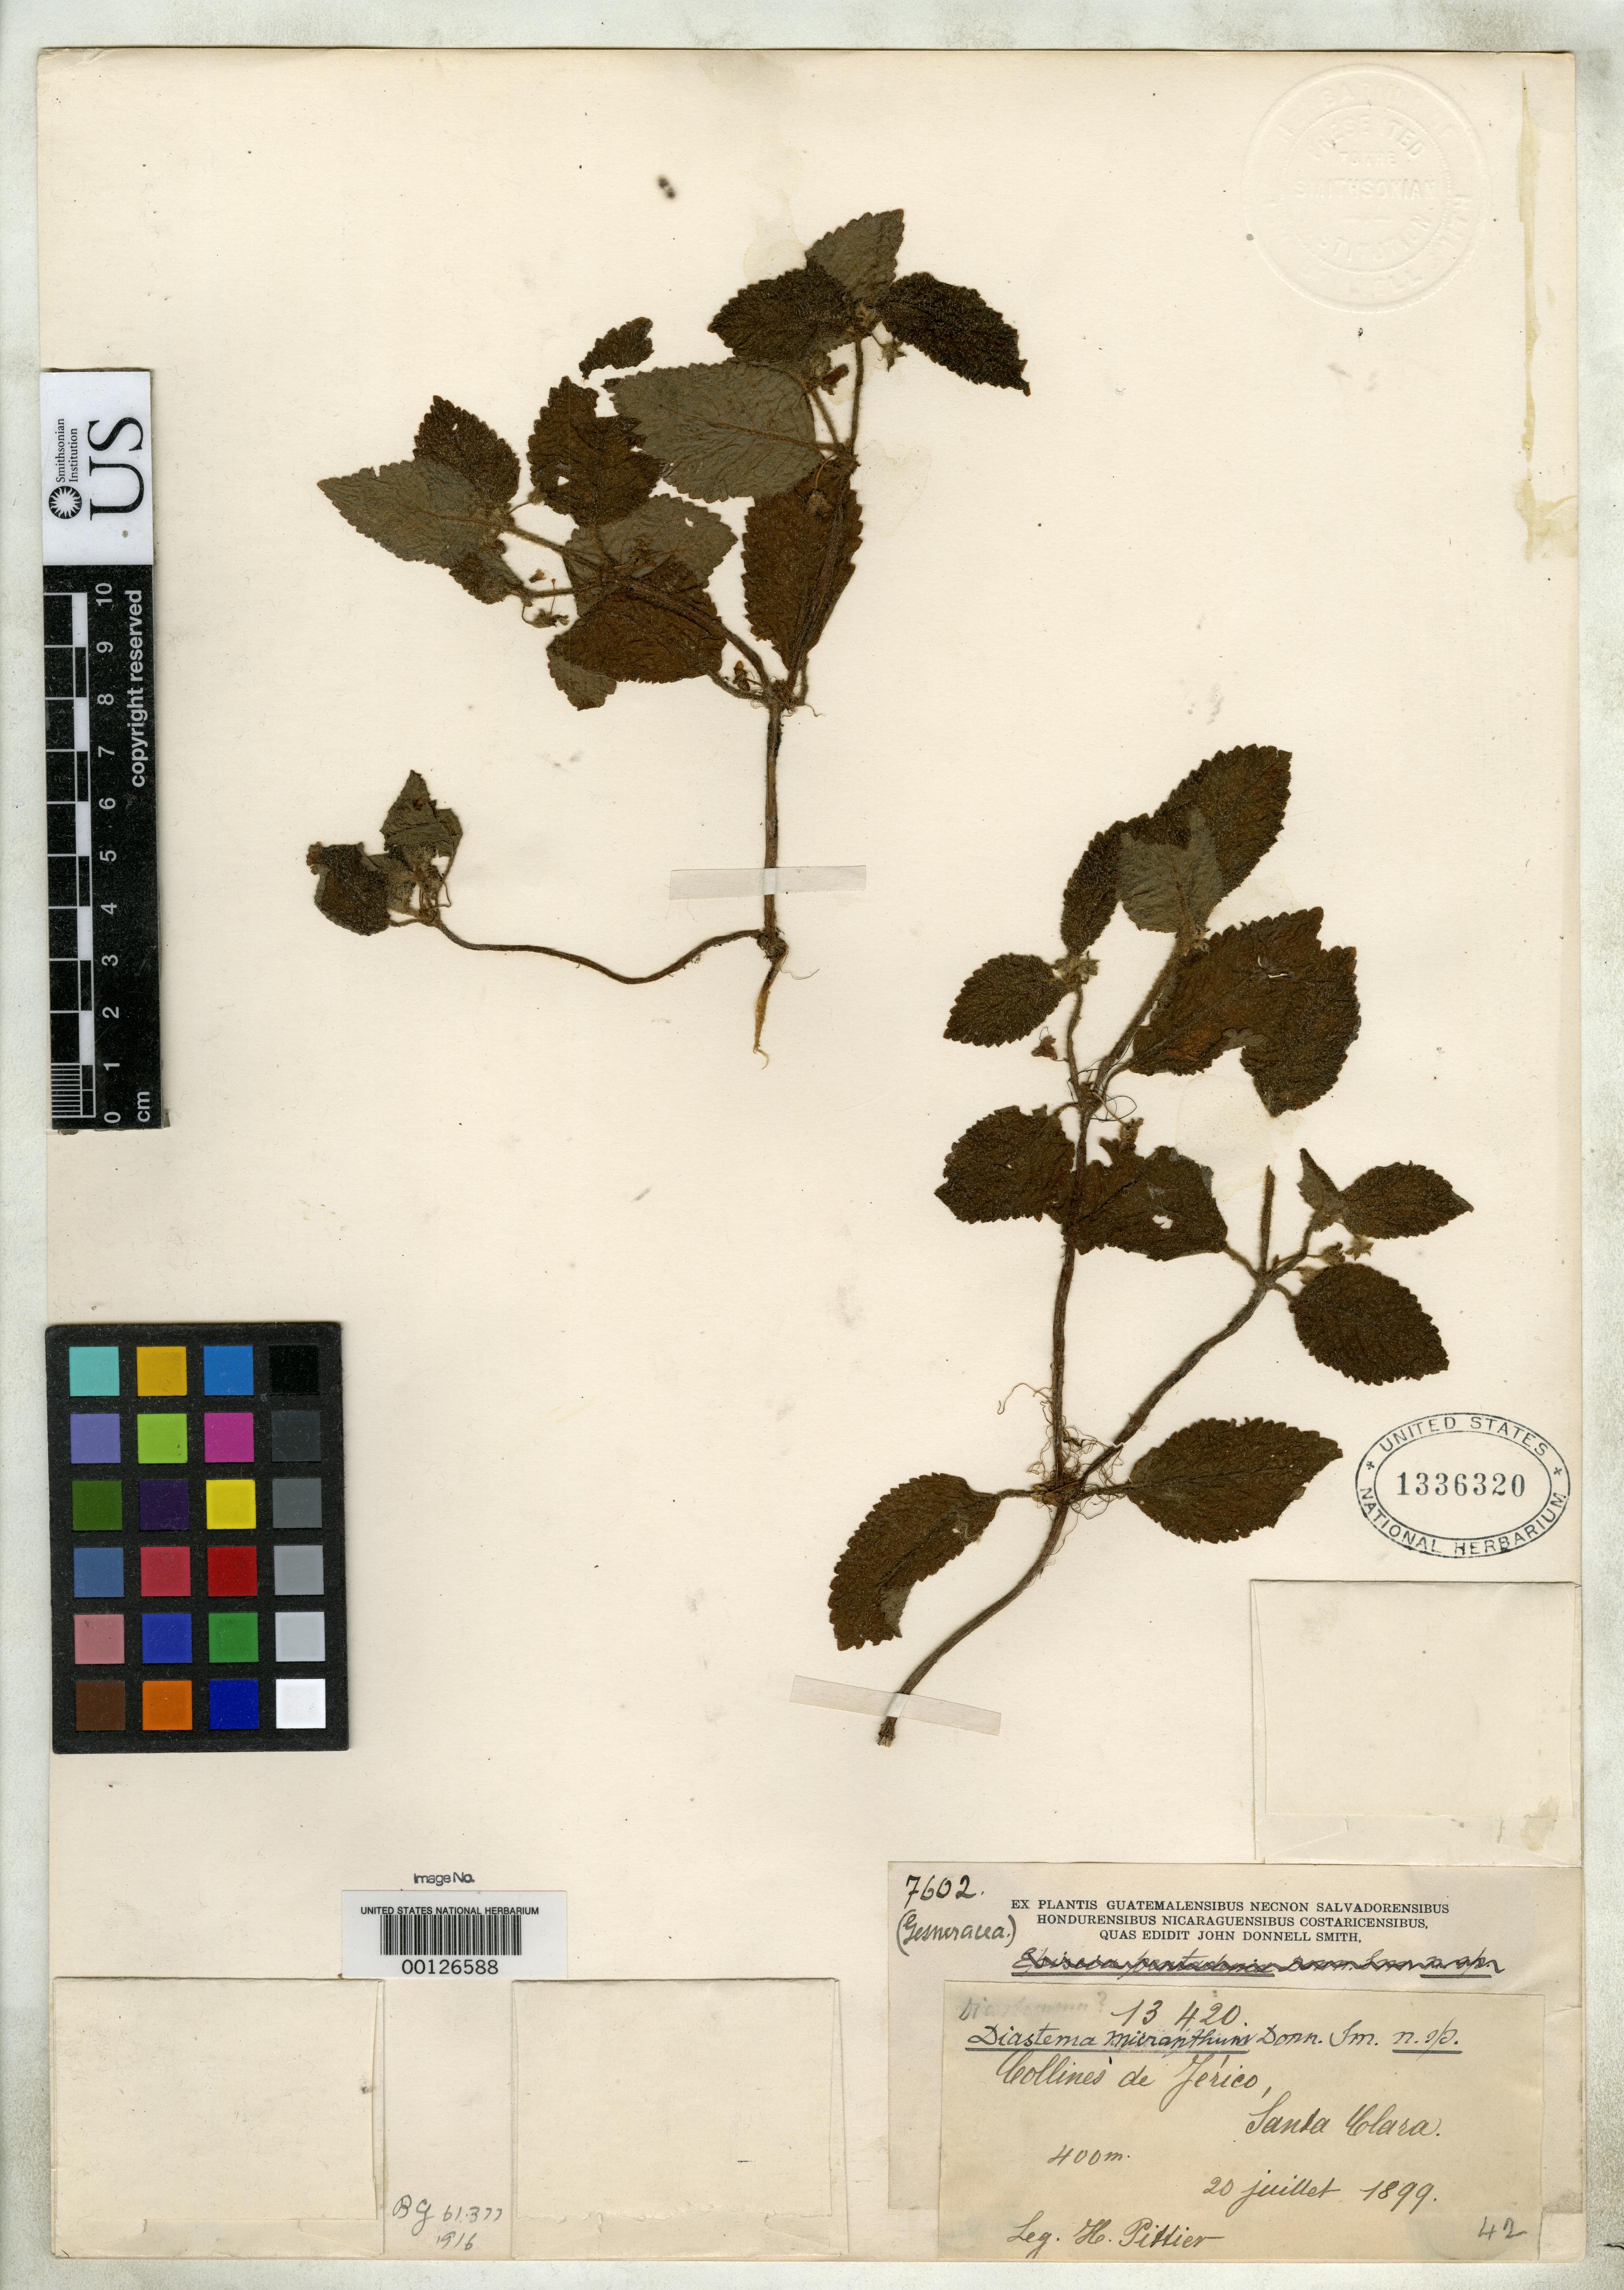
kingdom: Plantae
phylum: Tracheophyta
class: Magnoliopsida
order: Lamiales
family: Gesneriaceae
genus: Diastema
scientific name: Diastema micranthum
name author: Donn. Sm.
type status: Holotype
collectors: H. F. Pittier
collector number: HNC 13420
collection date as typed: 20 Jul 1899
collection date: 1899-07-20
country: Costa Rica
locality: Jerico Hill, Santa Clara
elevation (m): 400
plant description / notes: Specimen ex John Donnell Smith herbarium, and presumably the holotype. Pittier [Donn. Sm.] 7602 = Pittier 13420 herb. nat. Costaricense.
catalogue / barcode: US 1336320